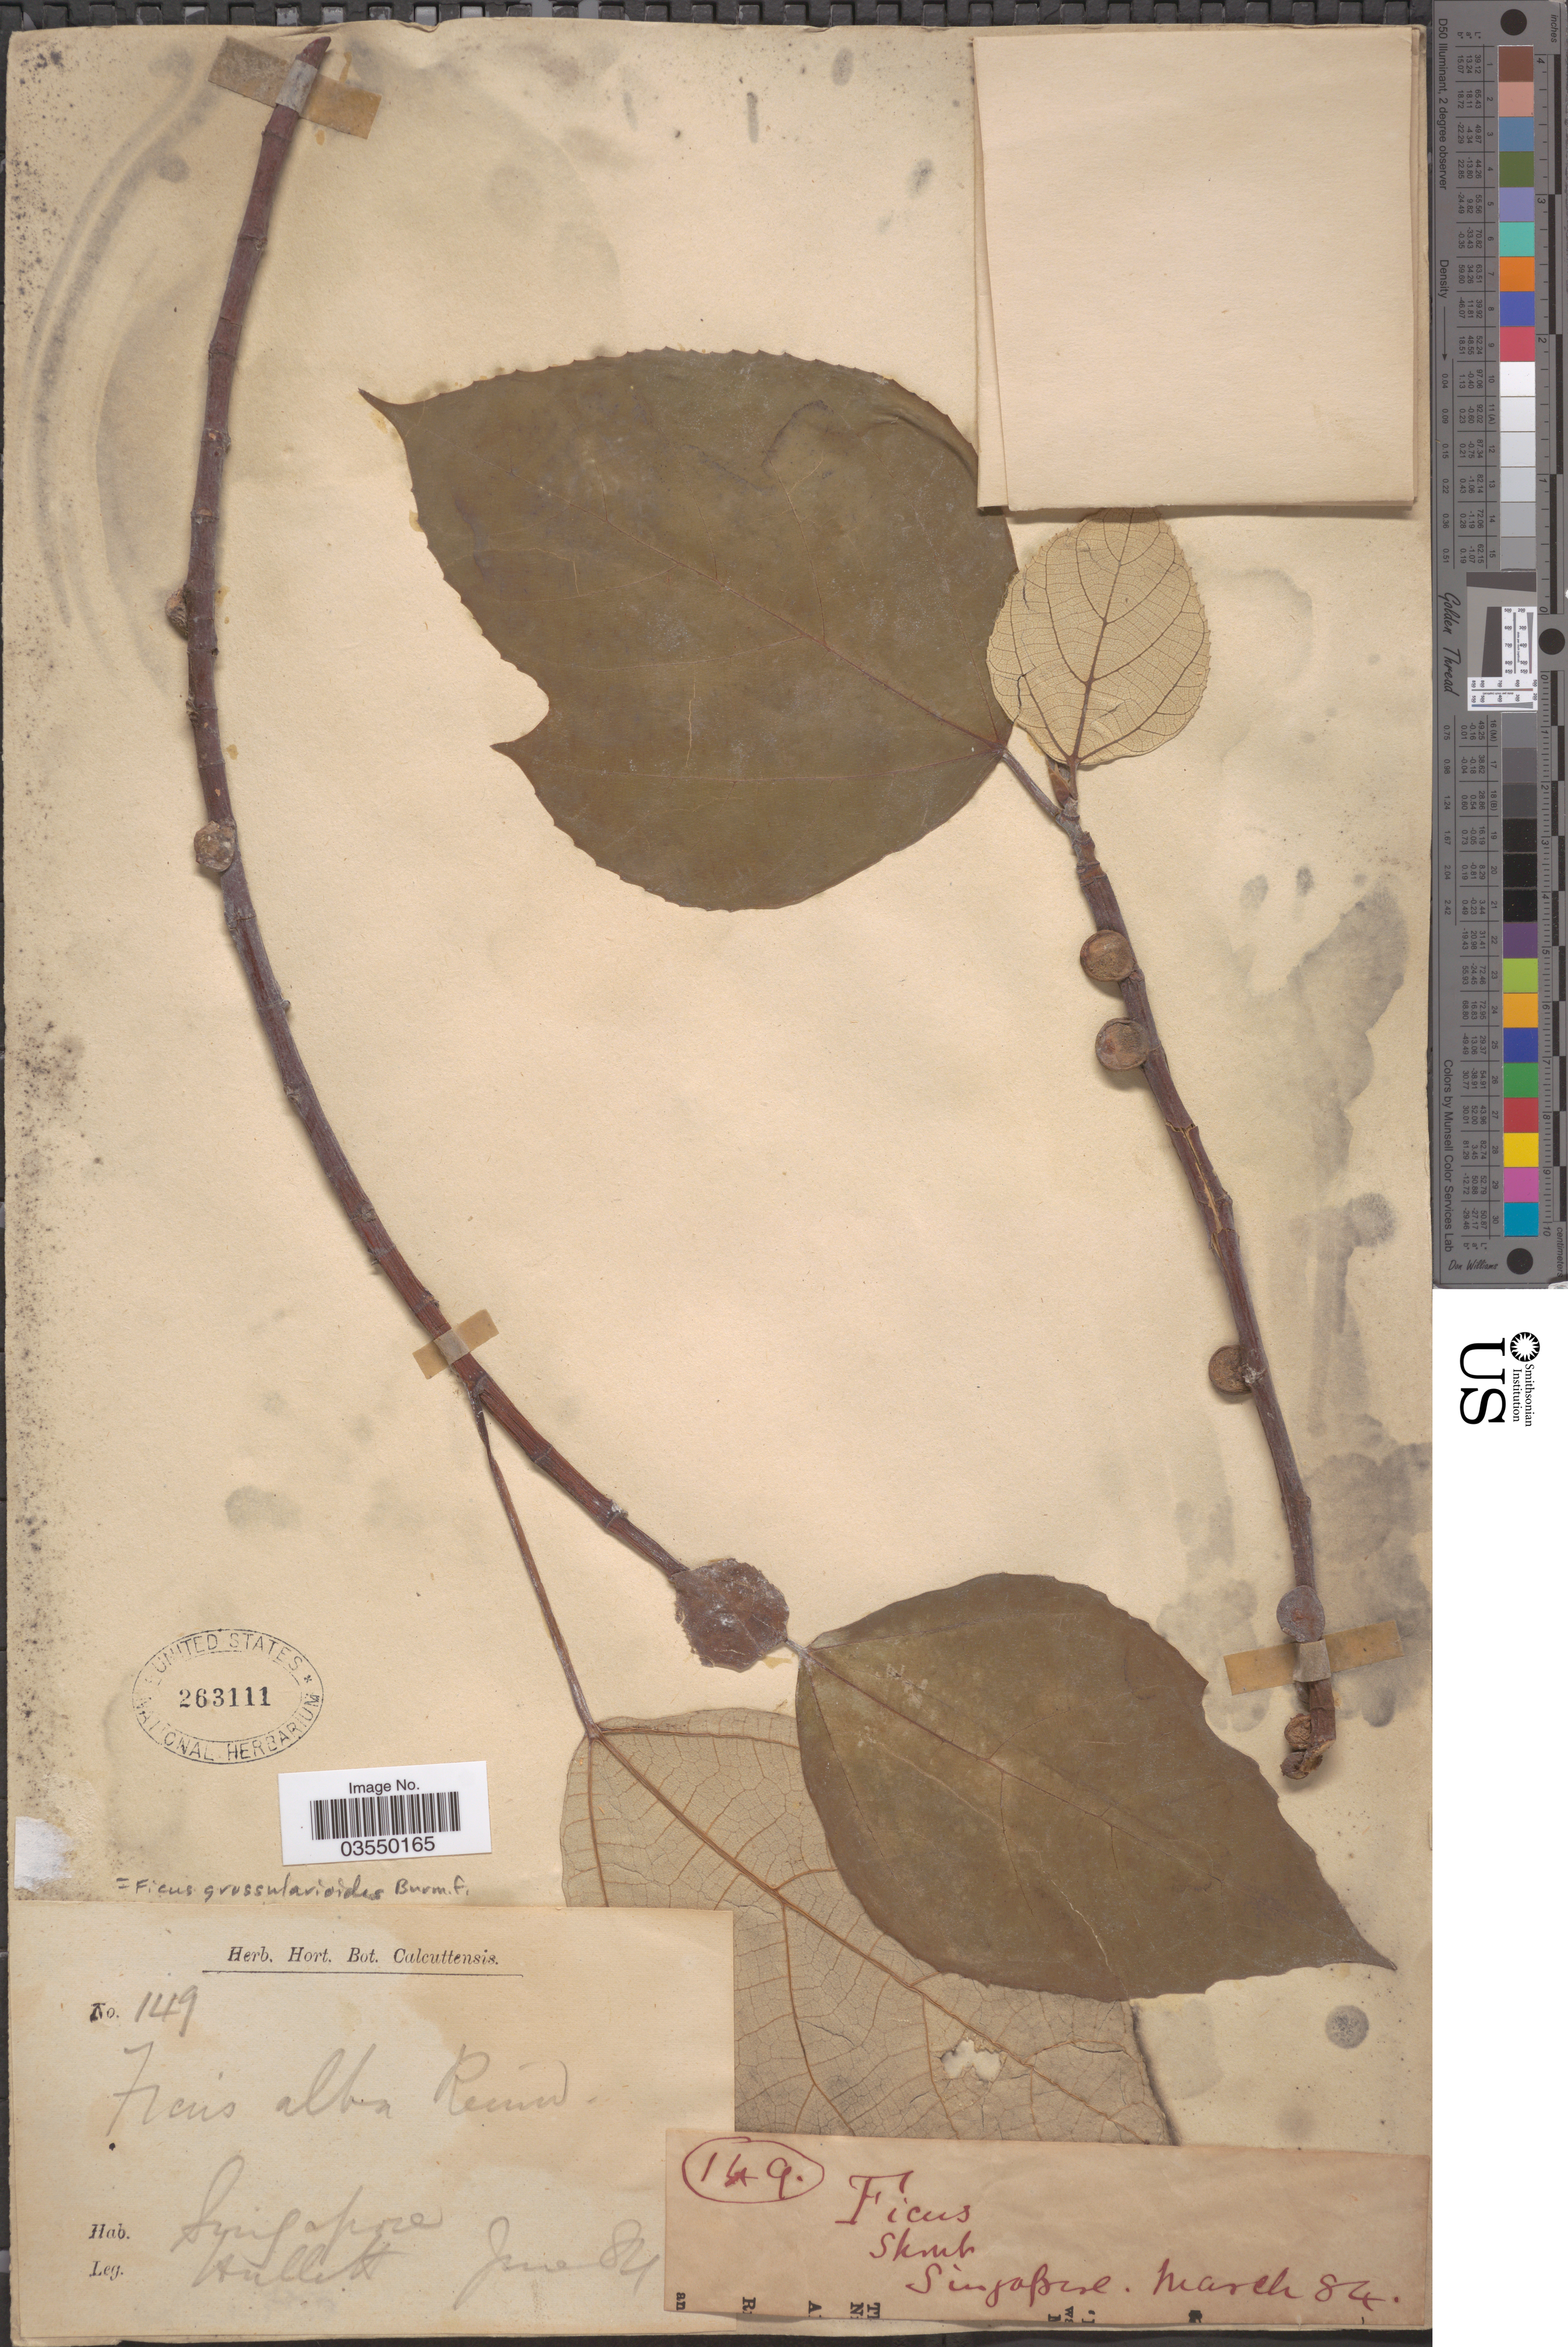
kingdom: Plantae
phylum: Tracheophyta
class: Magnoliopsida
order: Rosales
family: Moraceae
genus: Ficus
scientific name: Ficus grossularioides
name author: Burm. f.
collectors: Hullett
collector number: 149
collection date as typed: Transcribed d/m/y: /3/84 to /6/84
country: Singapore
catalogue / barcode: US 263111